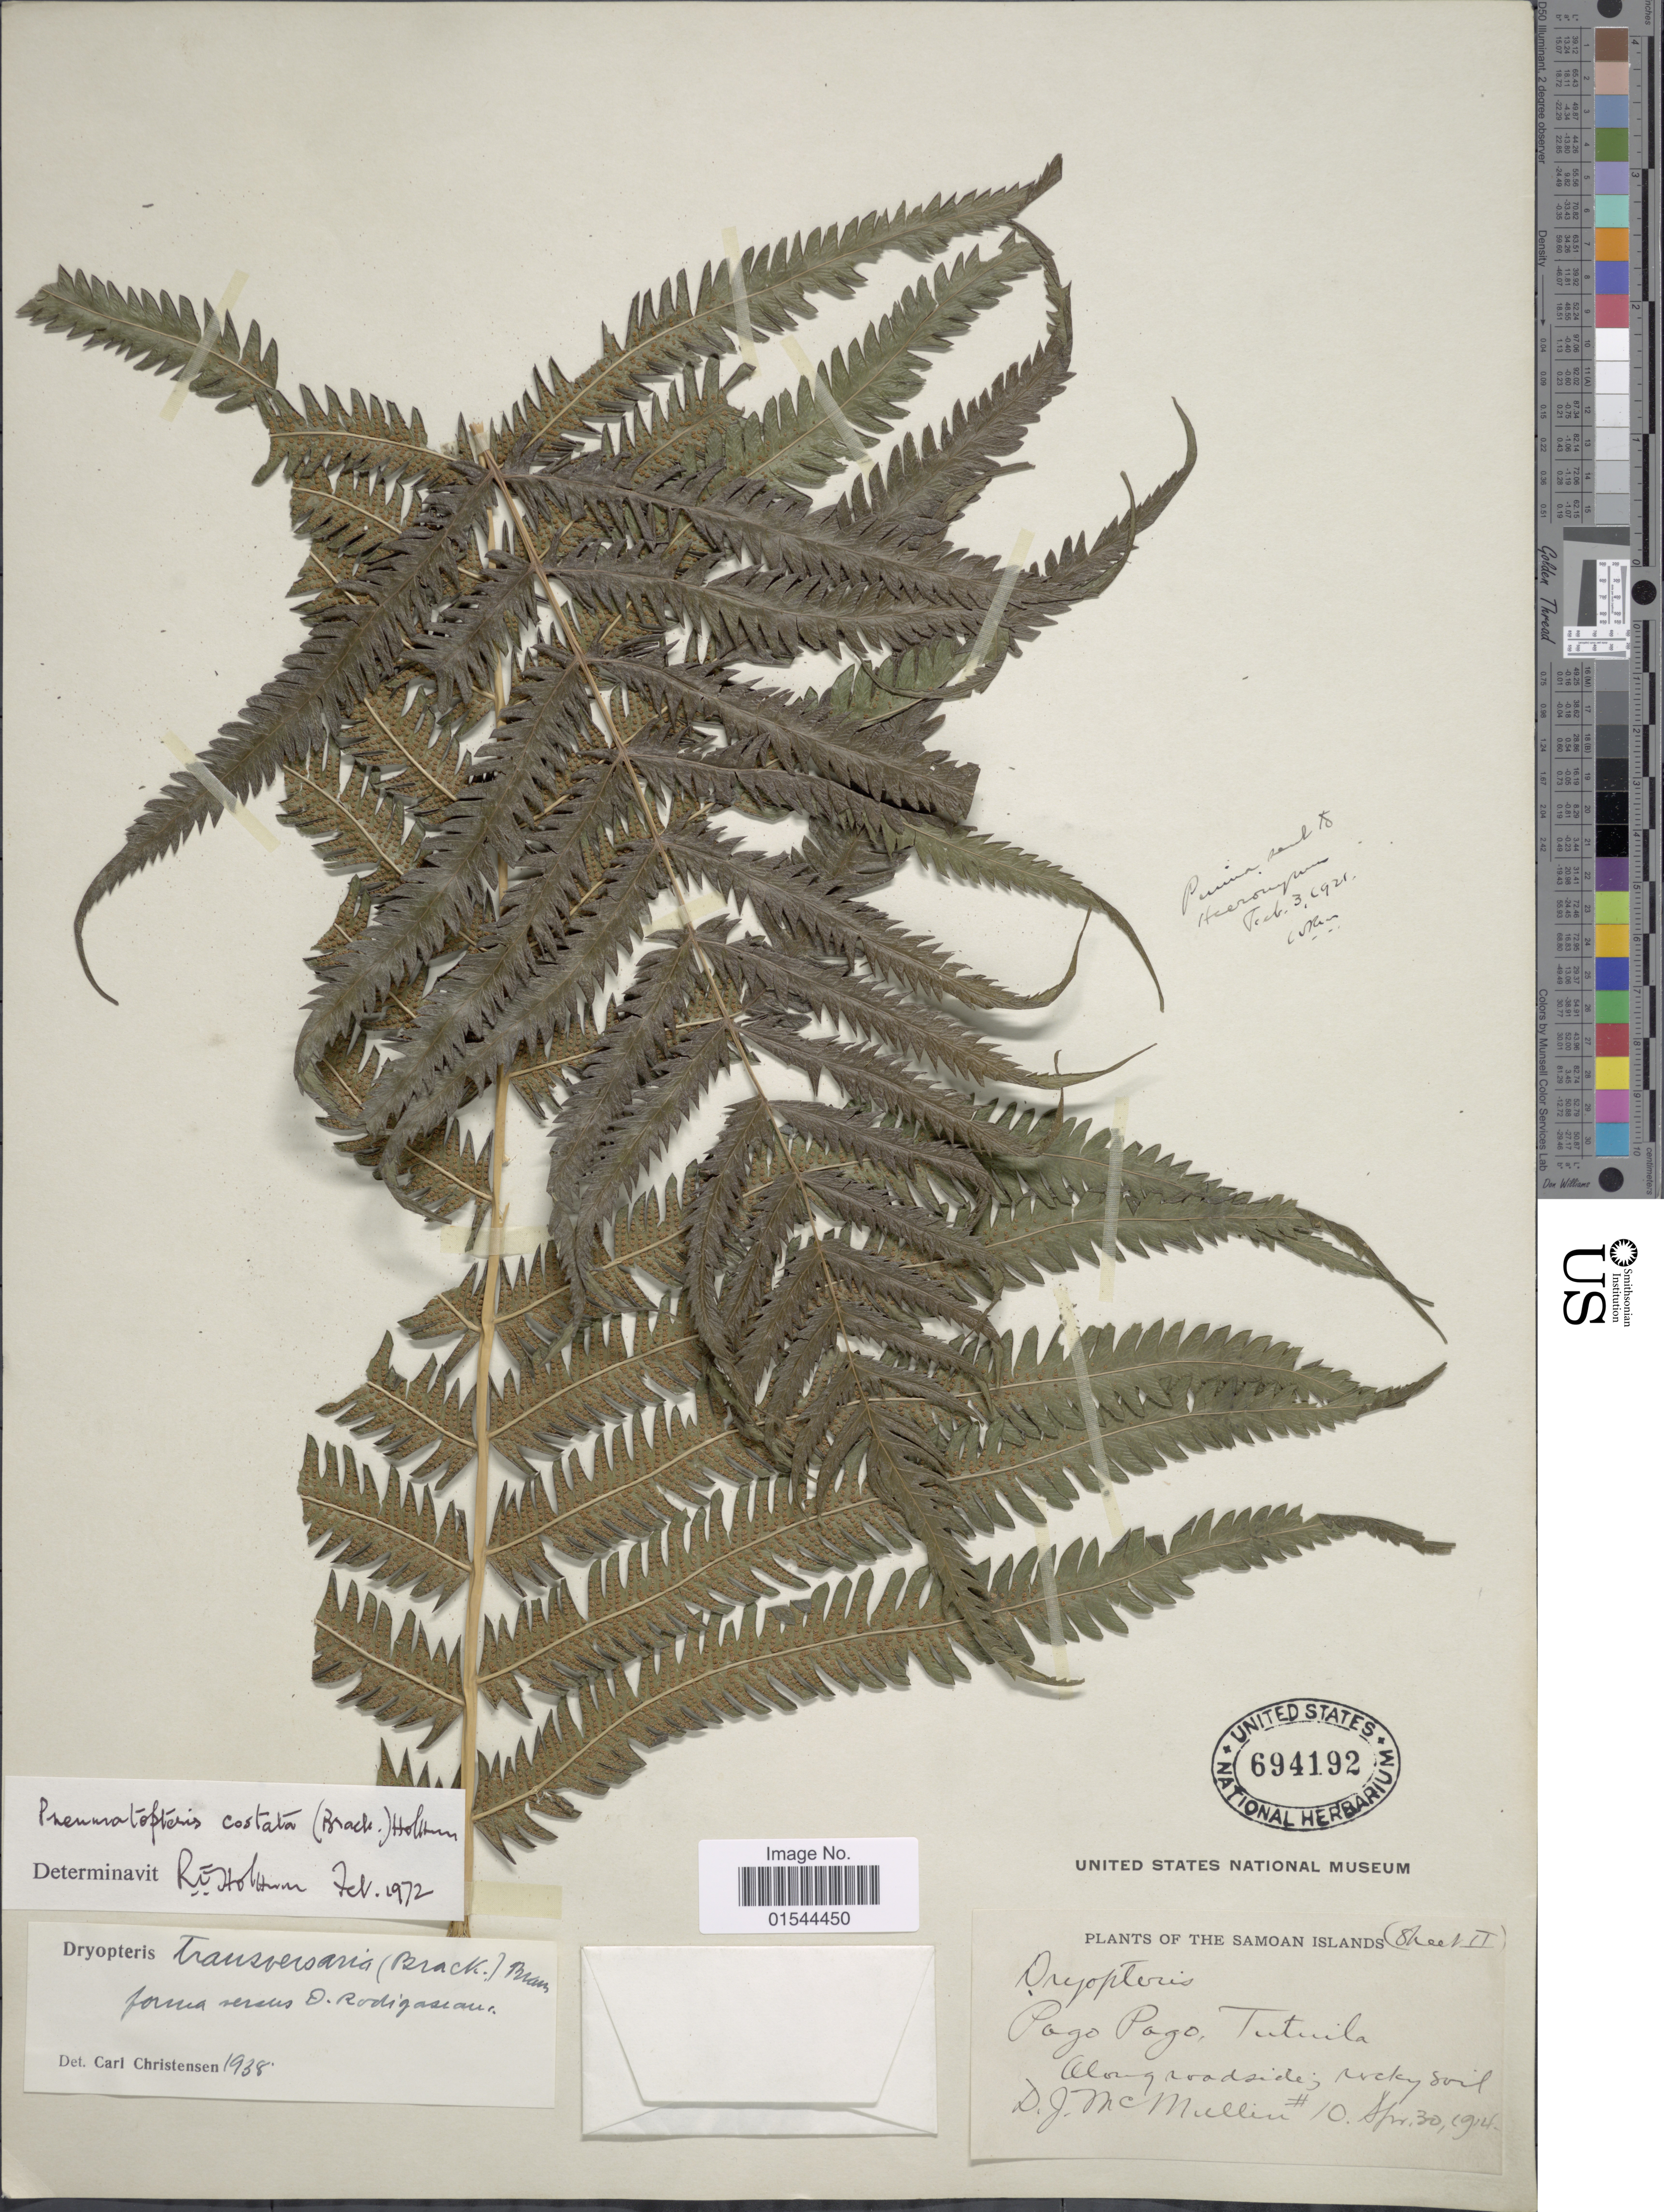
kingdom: Plantae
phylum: Tracheophyta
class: Polypodiopsida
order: Polypodiales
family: Thelypteridaceae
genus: Pneumatopteris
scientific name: Pneumatopteris costata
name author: (Brack.) Holttum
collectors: D. McMullin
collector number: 10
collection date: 1914-04-30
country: American Samoa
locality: Pago Pago, Tutuila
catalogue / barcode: US 694192